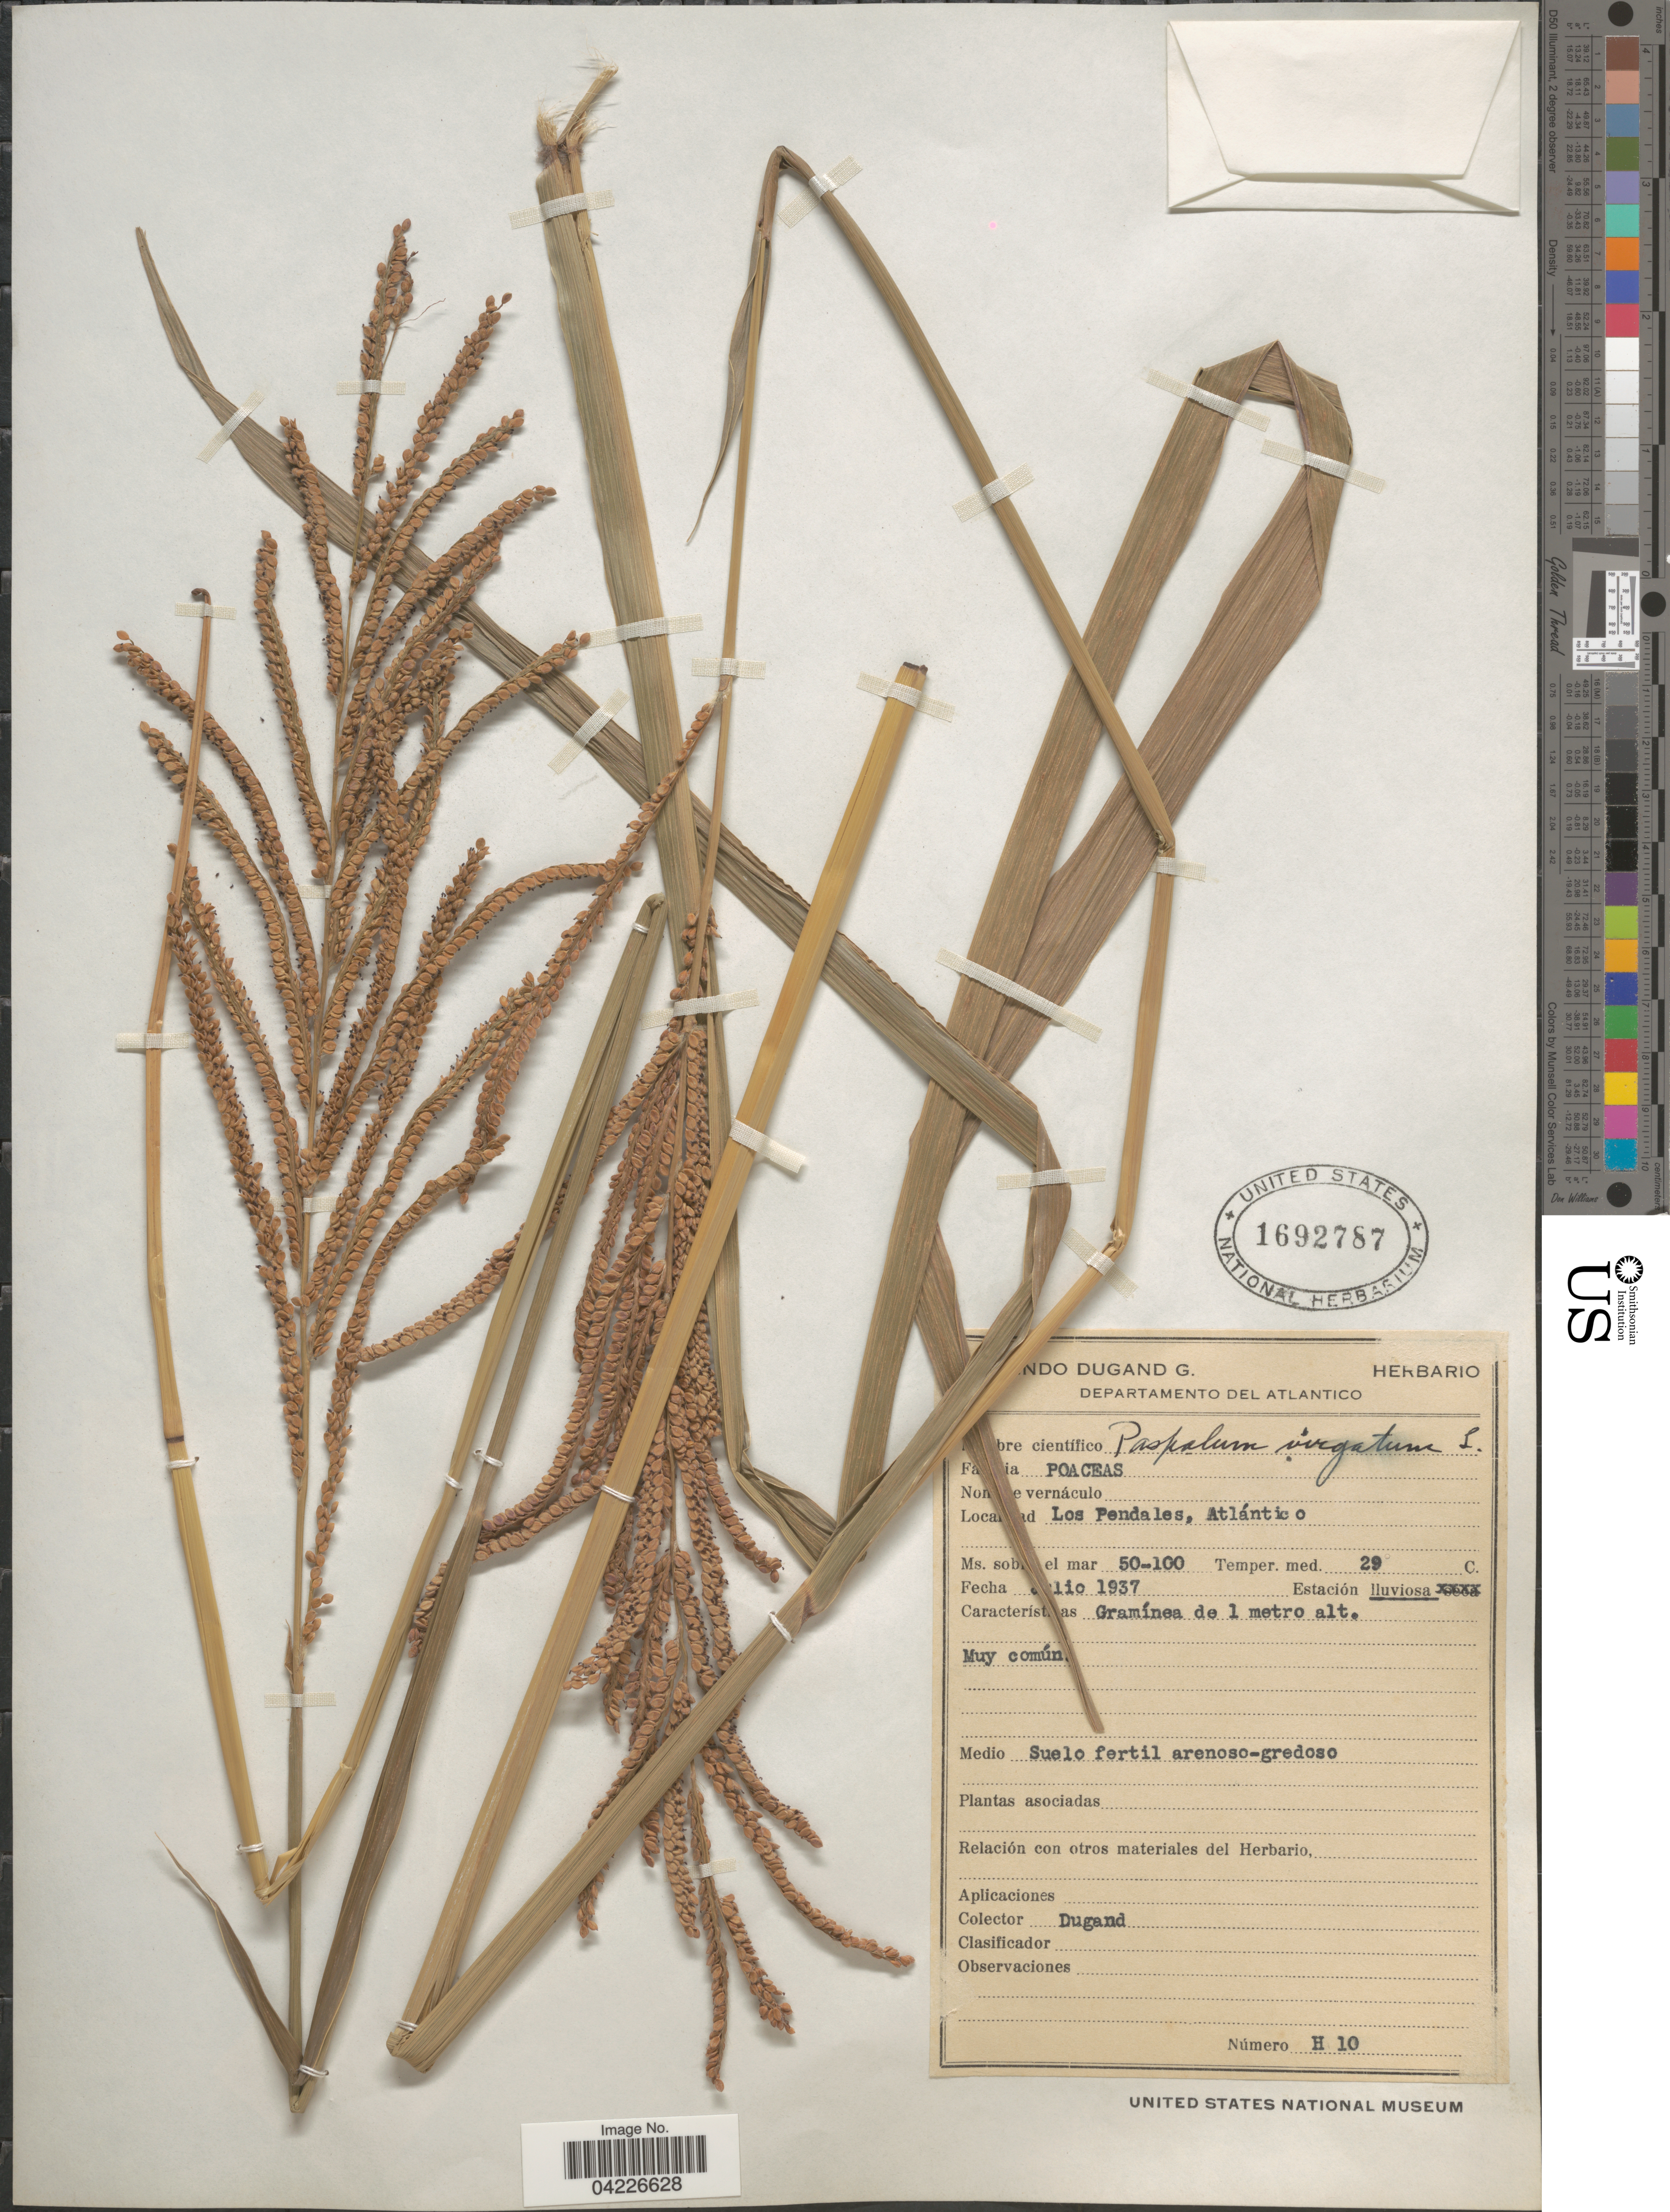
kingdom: Plantae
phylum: Tracheophyta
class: Liliopsida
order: Poales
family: Poaceae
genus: Paspalum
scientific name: Paspalum virgatum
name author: L.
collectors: Dugand, --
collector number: H10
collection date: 1937-07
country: Colombia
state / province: Atlántico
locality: Los Pendales.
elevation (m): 50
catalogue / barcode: US 1692787